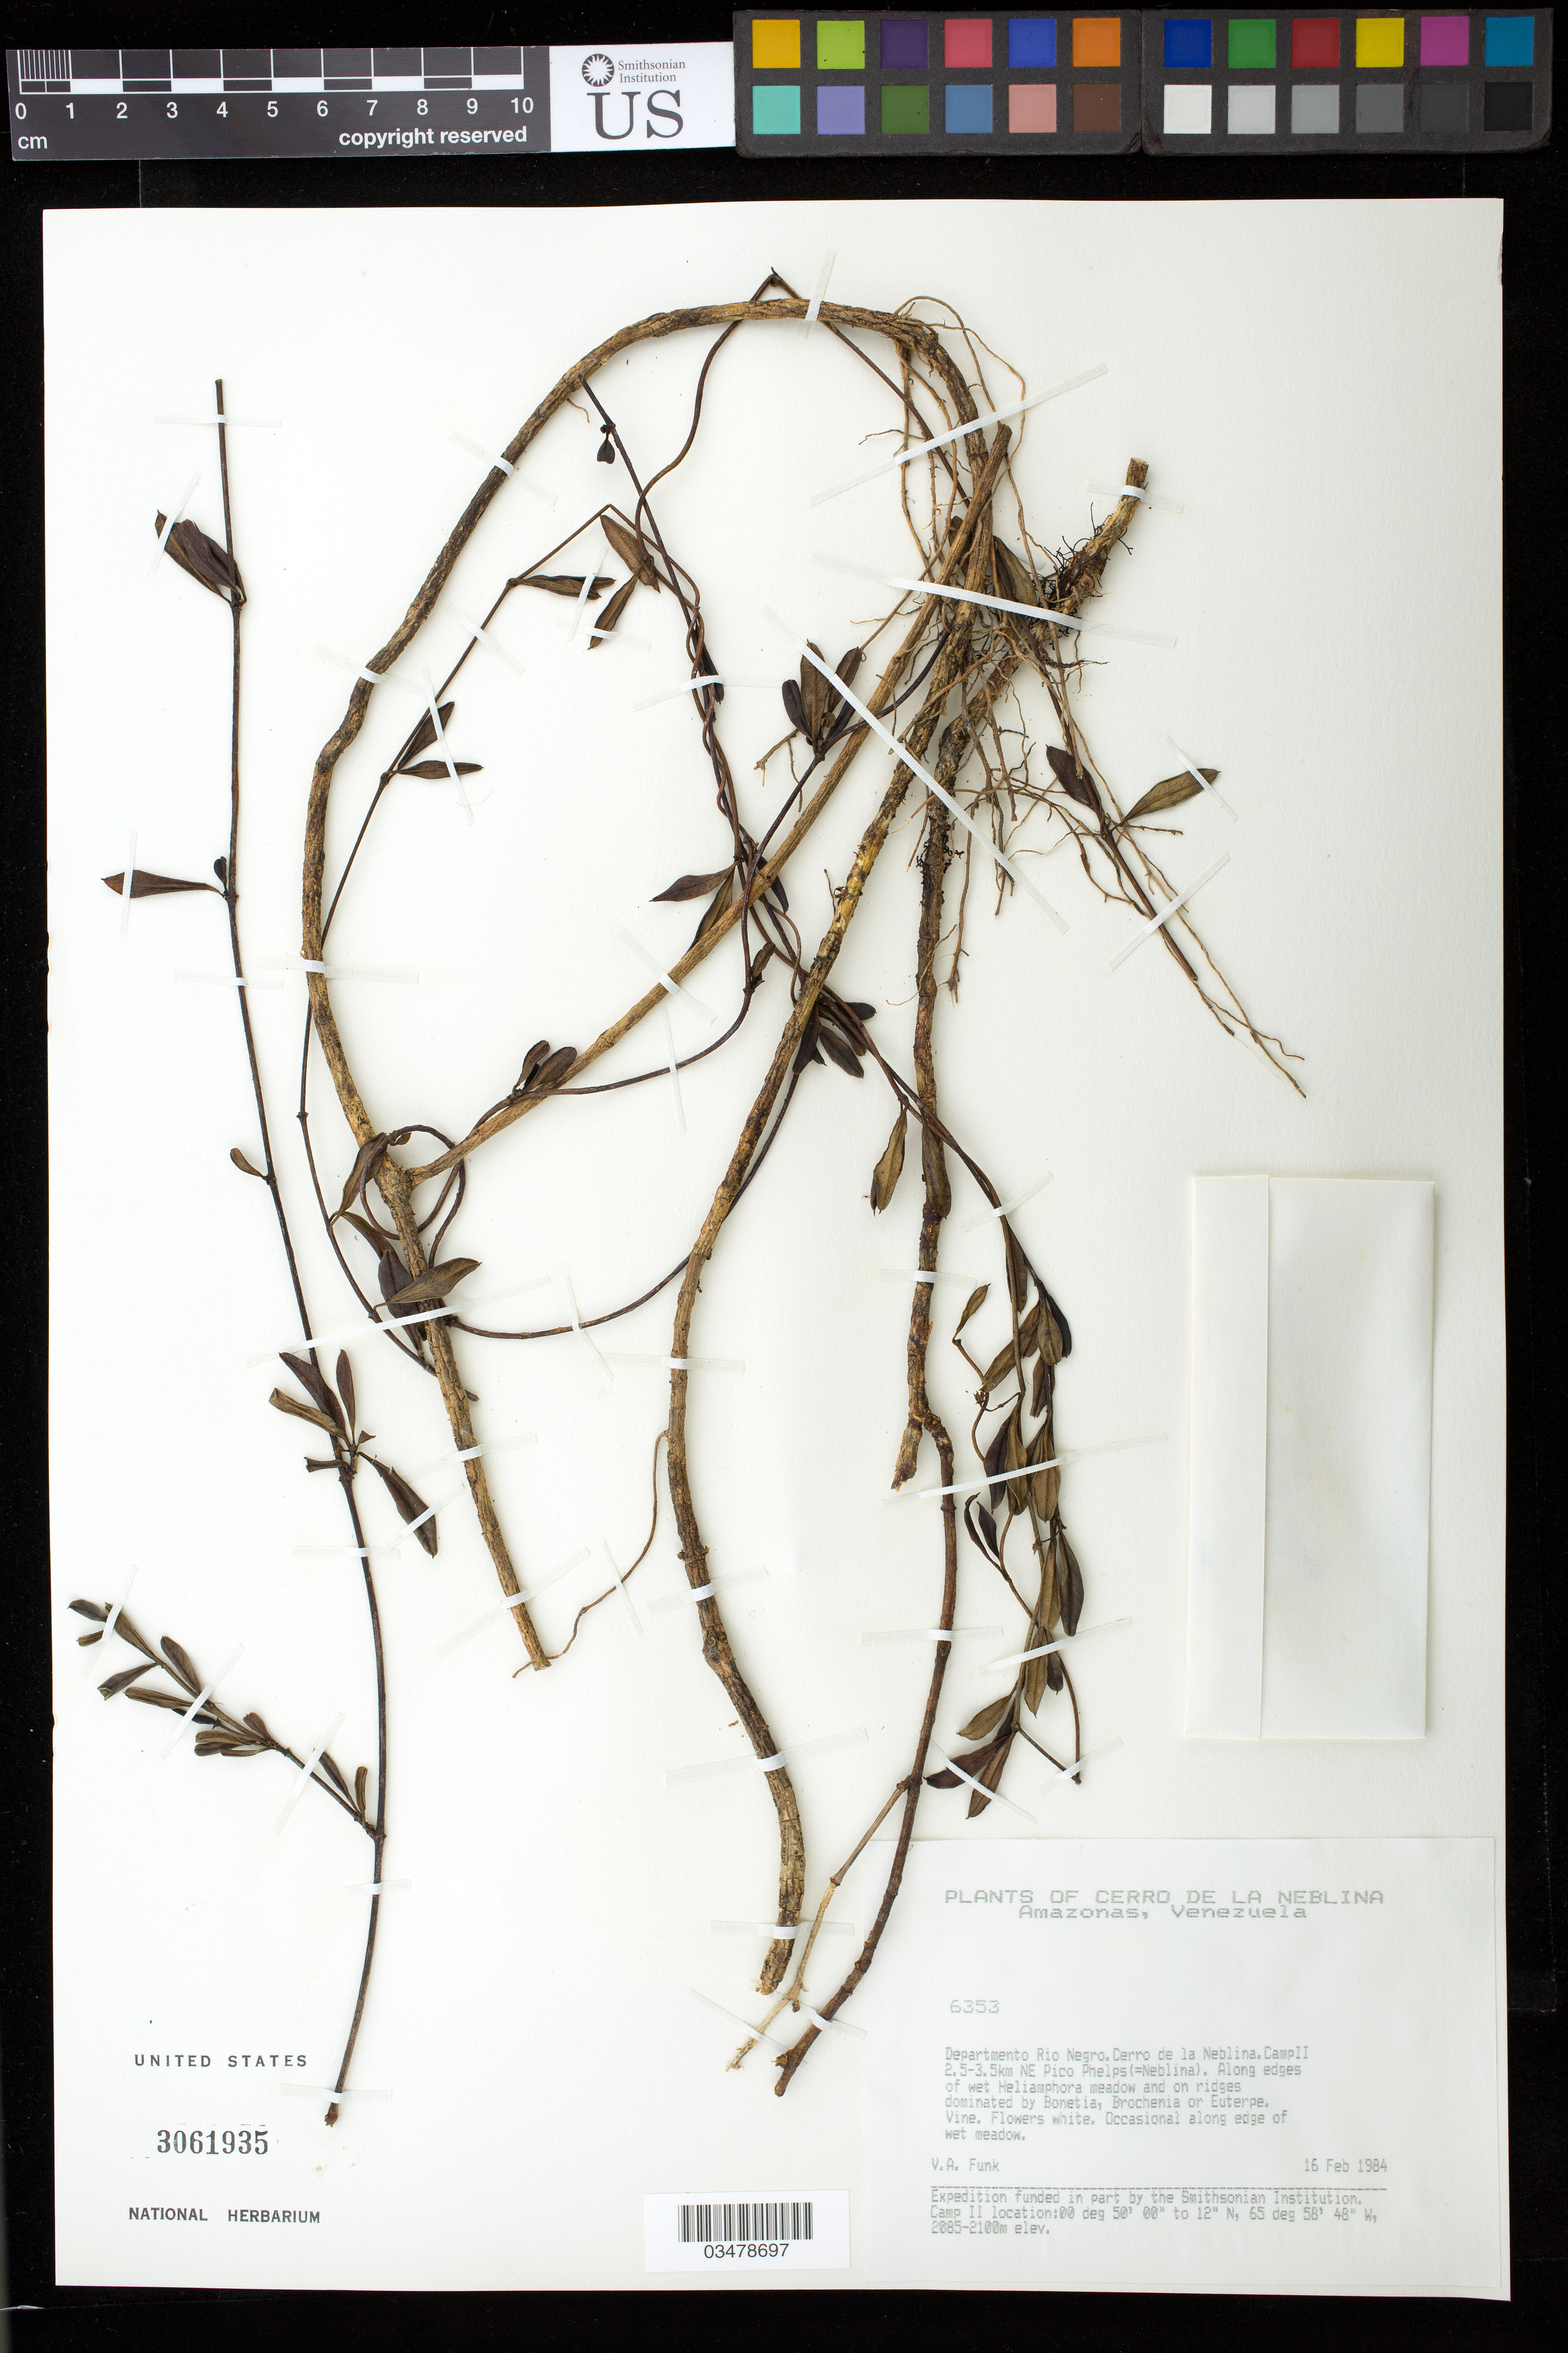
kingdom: Plantae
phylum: Tracheophyta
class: Magnoliopsida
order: Gentianales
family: Apocynaceae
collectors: V. Funk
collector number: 6353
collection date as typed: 16-Feb-84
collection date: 1984-02-16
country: Venezuela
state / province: Amazonas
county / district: Río Negro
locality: Cerro de la Neblina, Camp II 2.5-3.5 km NE Pico Phelps (=Neblina)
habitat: Along edges of wet Heliamphora meadow and on ridges dominated by Bonnetia, Brocchinia, or Euterpe.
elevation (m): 2085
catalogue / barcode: US 3061935